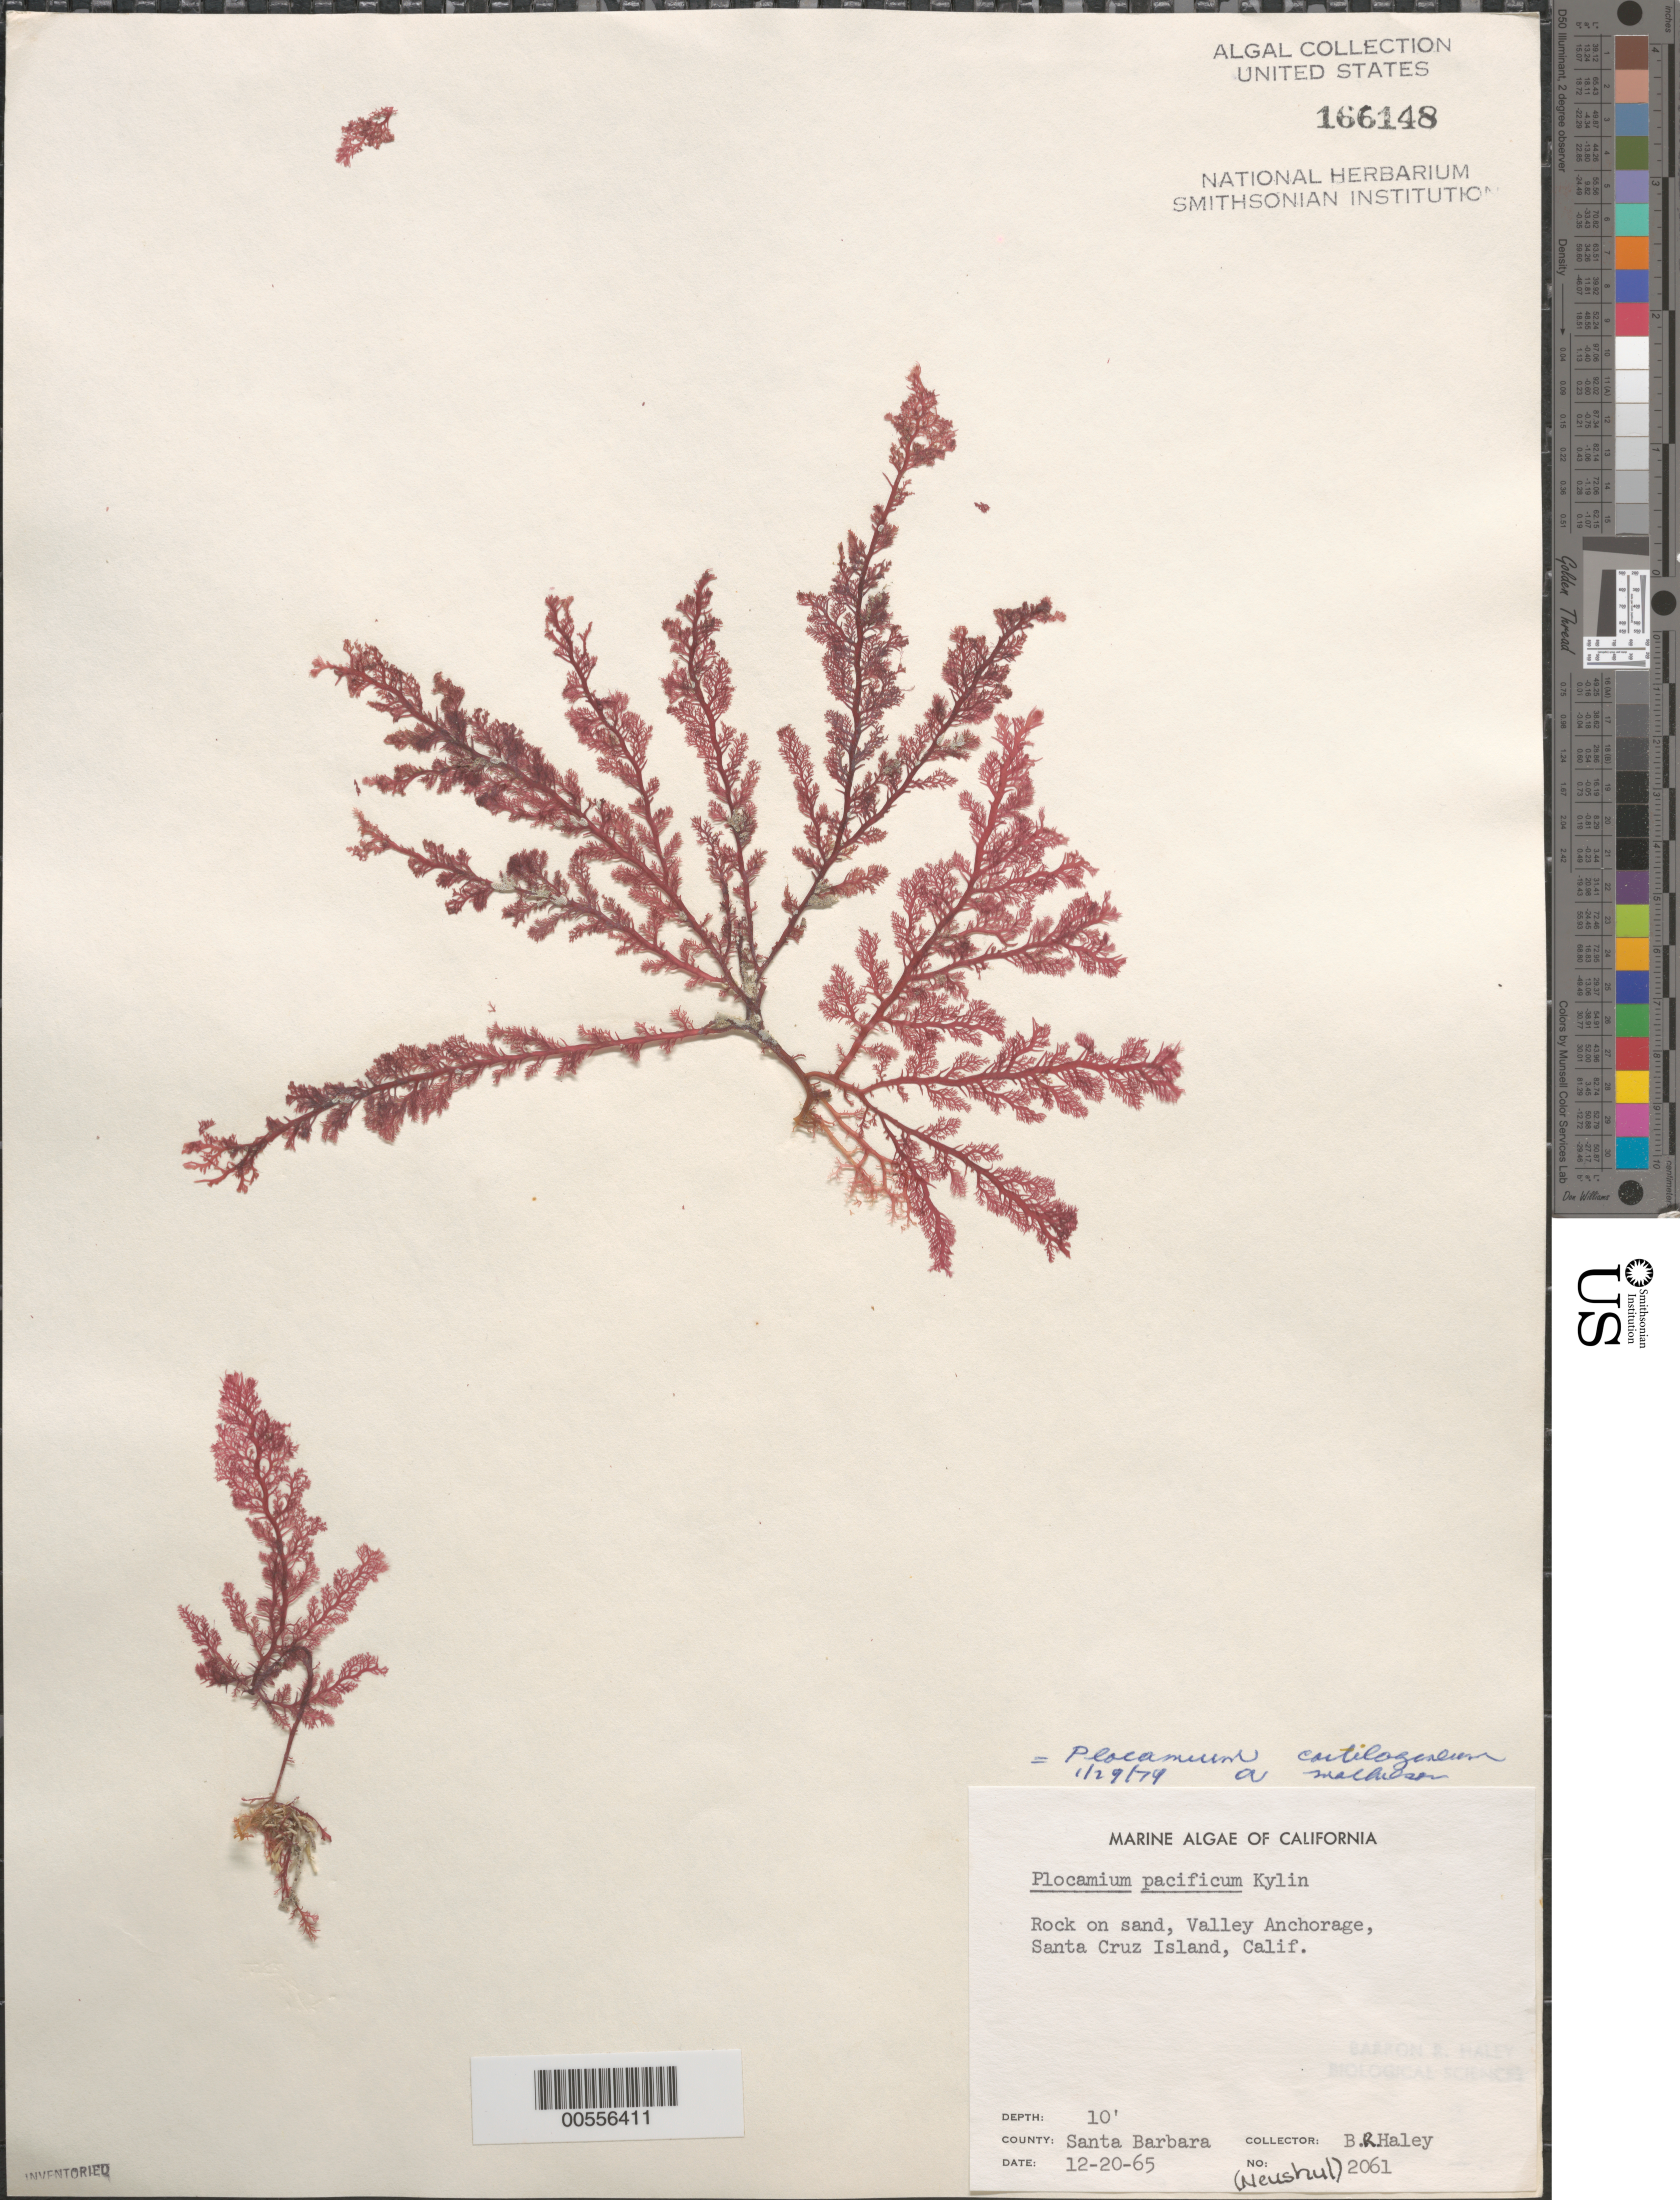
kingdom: Plantae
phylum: Rhodophyta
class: Florideophyceae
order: Plocamiales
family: Plocamiaceae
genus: Plocamium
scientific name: Plocamium cartilagineum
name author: (L.) P.S. Dixon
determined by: Mathieson, A. C.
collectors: B. Haley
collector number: Neushul 2061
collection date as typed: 20 Dec 1965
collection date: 1965-12-20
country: United States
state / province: California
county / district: Santa Barbara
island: Santa Cruz Island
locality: Valley Anchorage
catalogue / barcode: US 166148